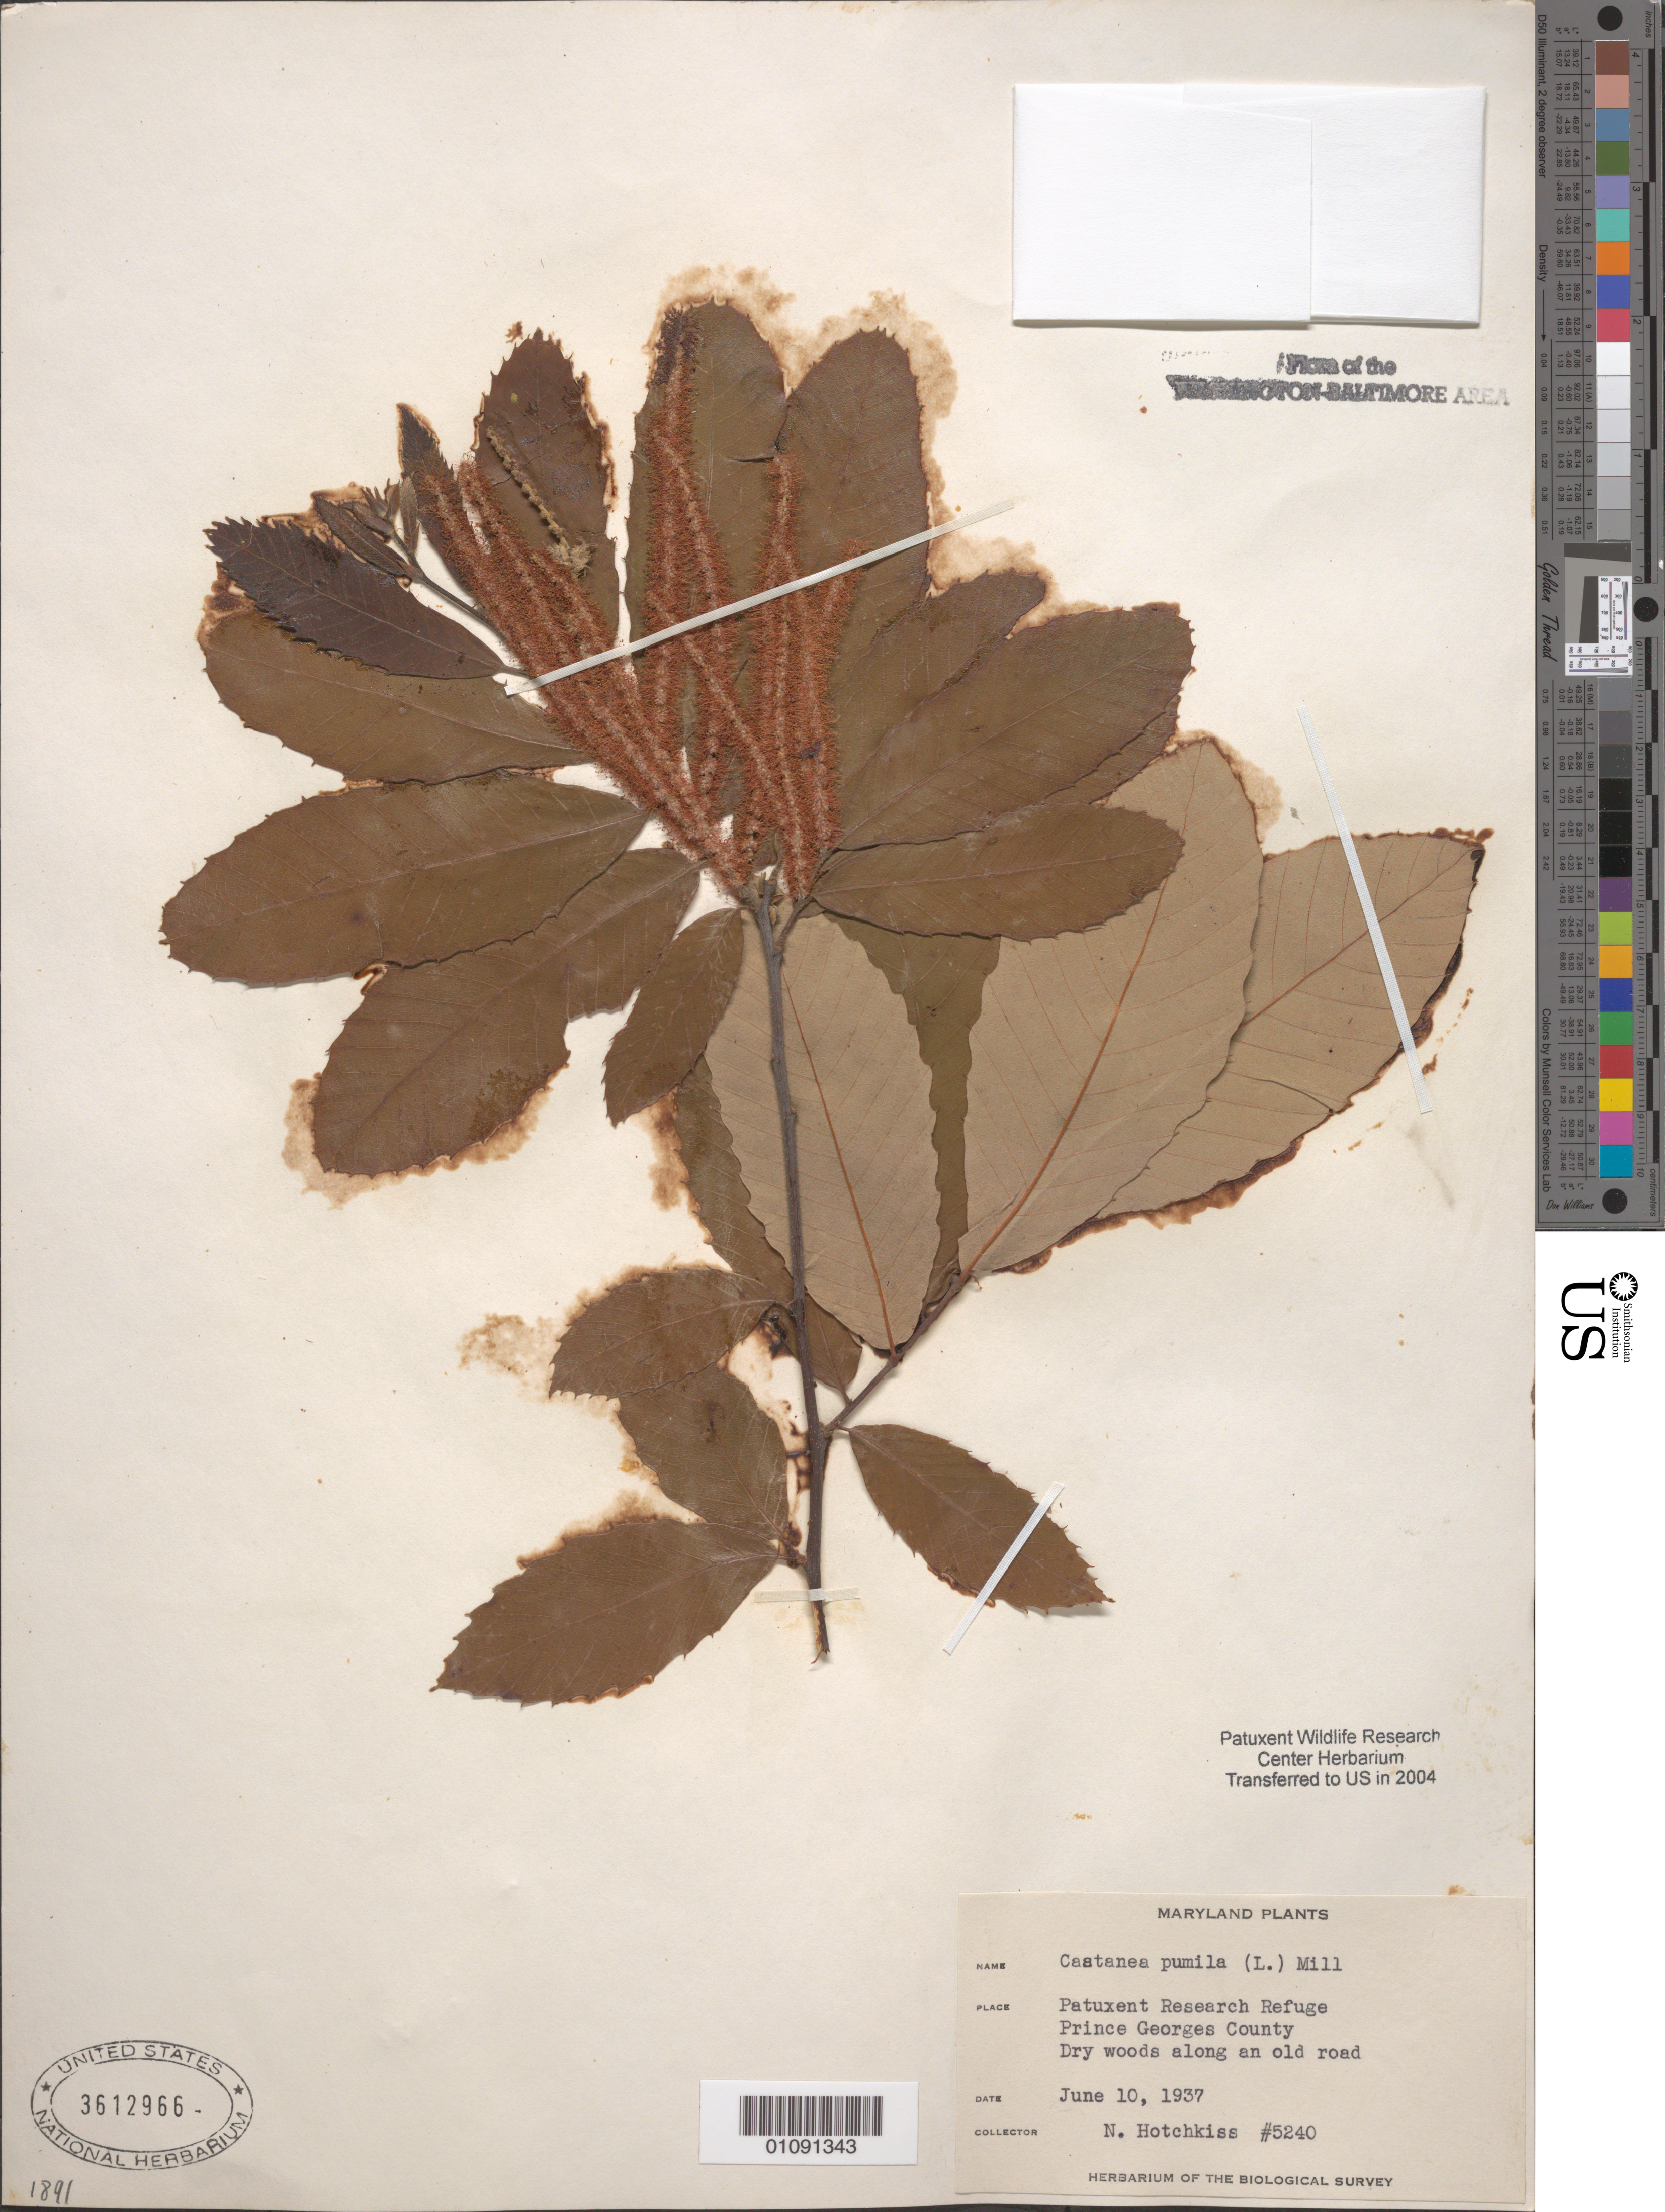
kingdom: Plantae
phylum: Tracheophyta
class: Magnoliopsida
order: Fagales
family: Fagaceae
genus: Castanea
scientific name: Castanea pumila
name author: (L.) Mill.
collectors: N. Hotchkiss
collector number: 5240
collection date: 1937-06-10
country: United States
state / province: Maryland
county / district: Prince George's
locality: Patuxent Wildlife Refuge.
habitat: Dry woods along an old road.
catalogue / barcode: US 3612966